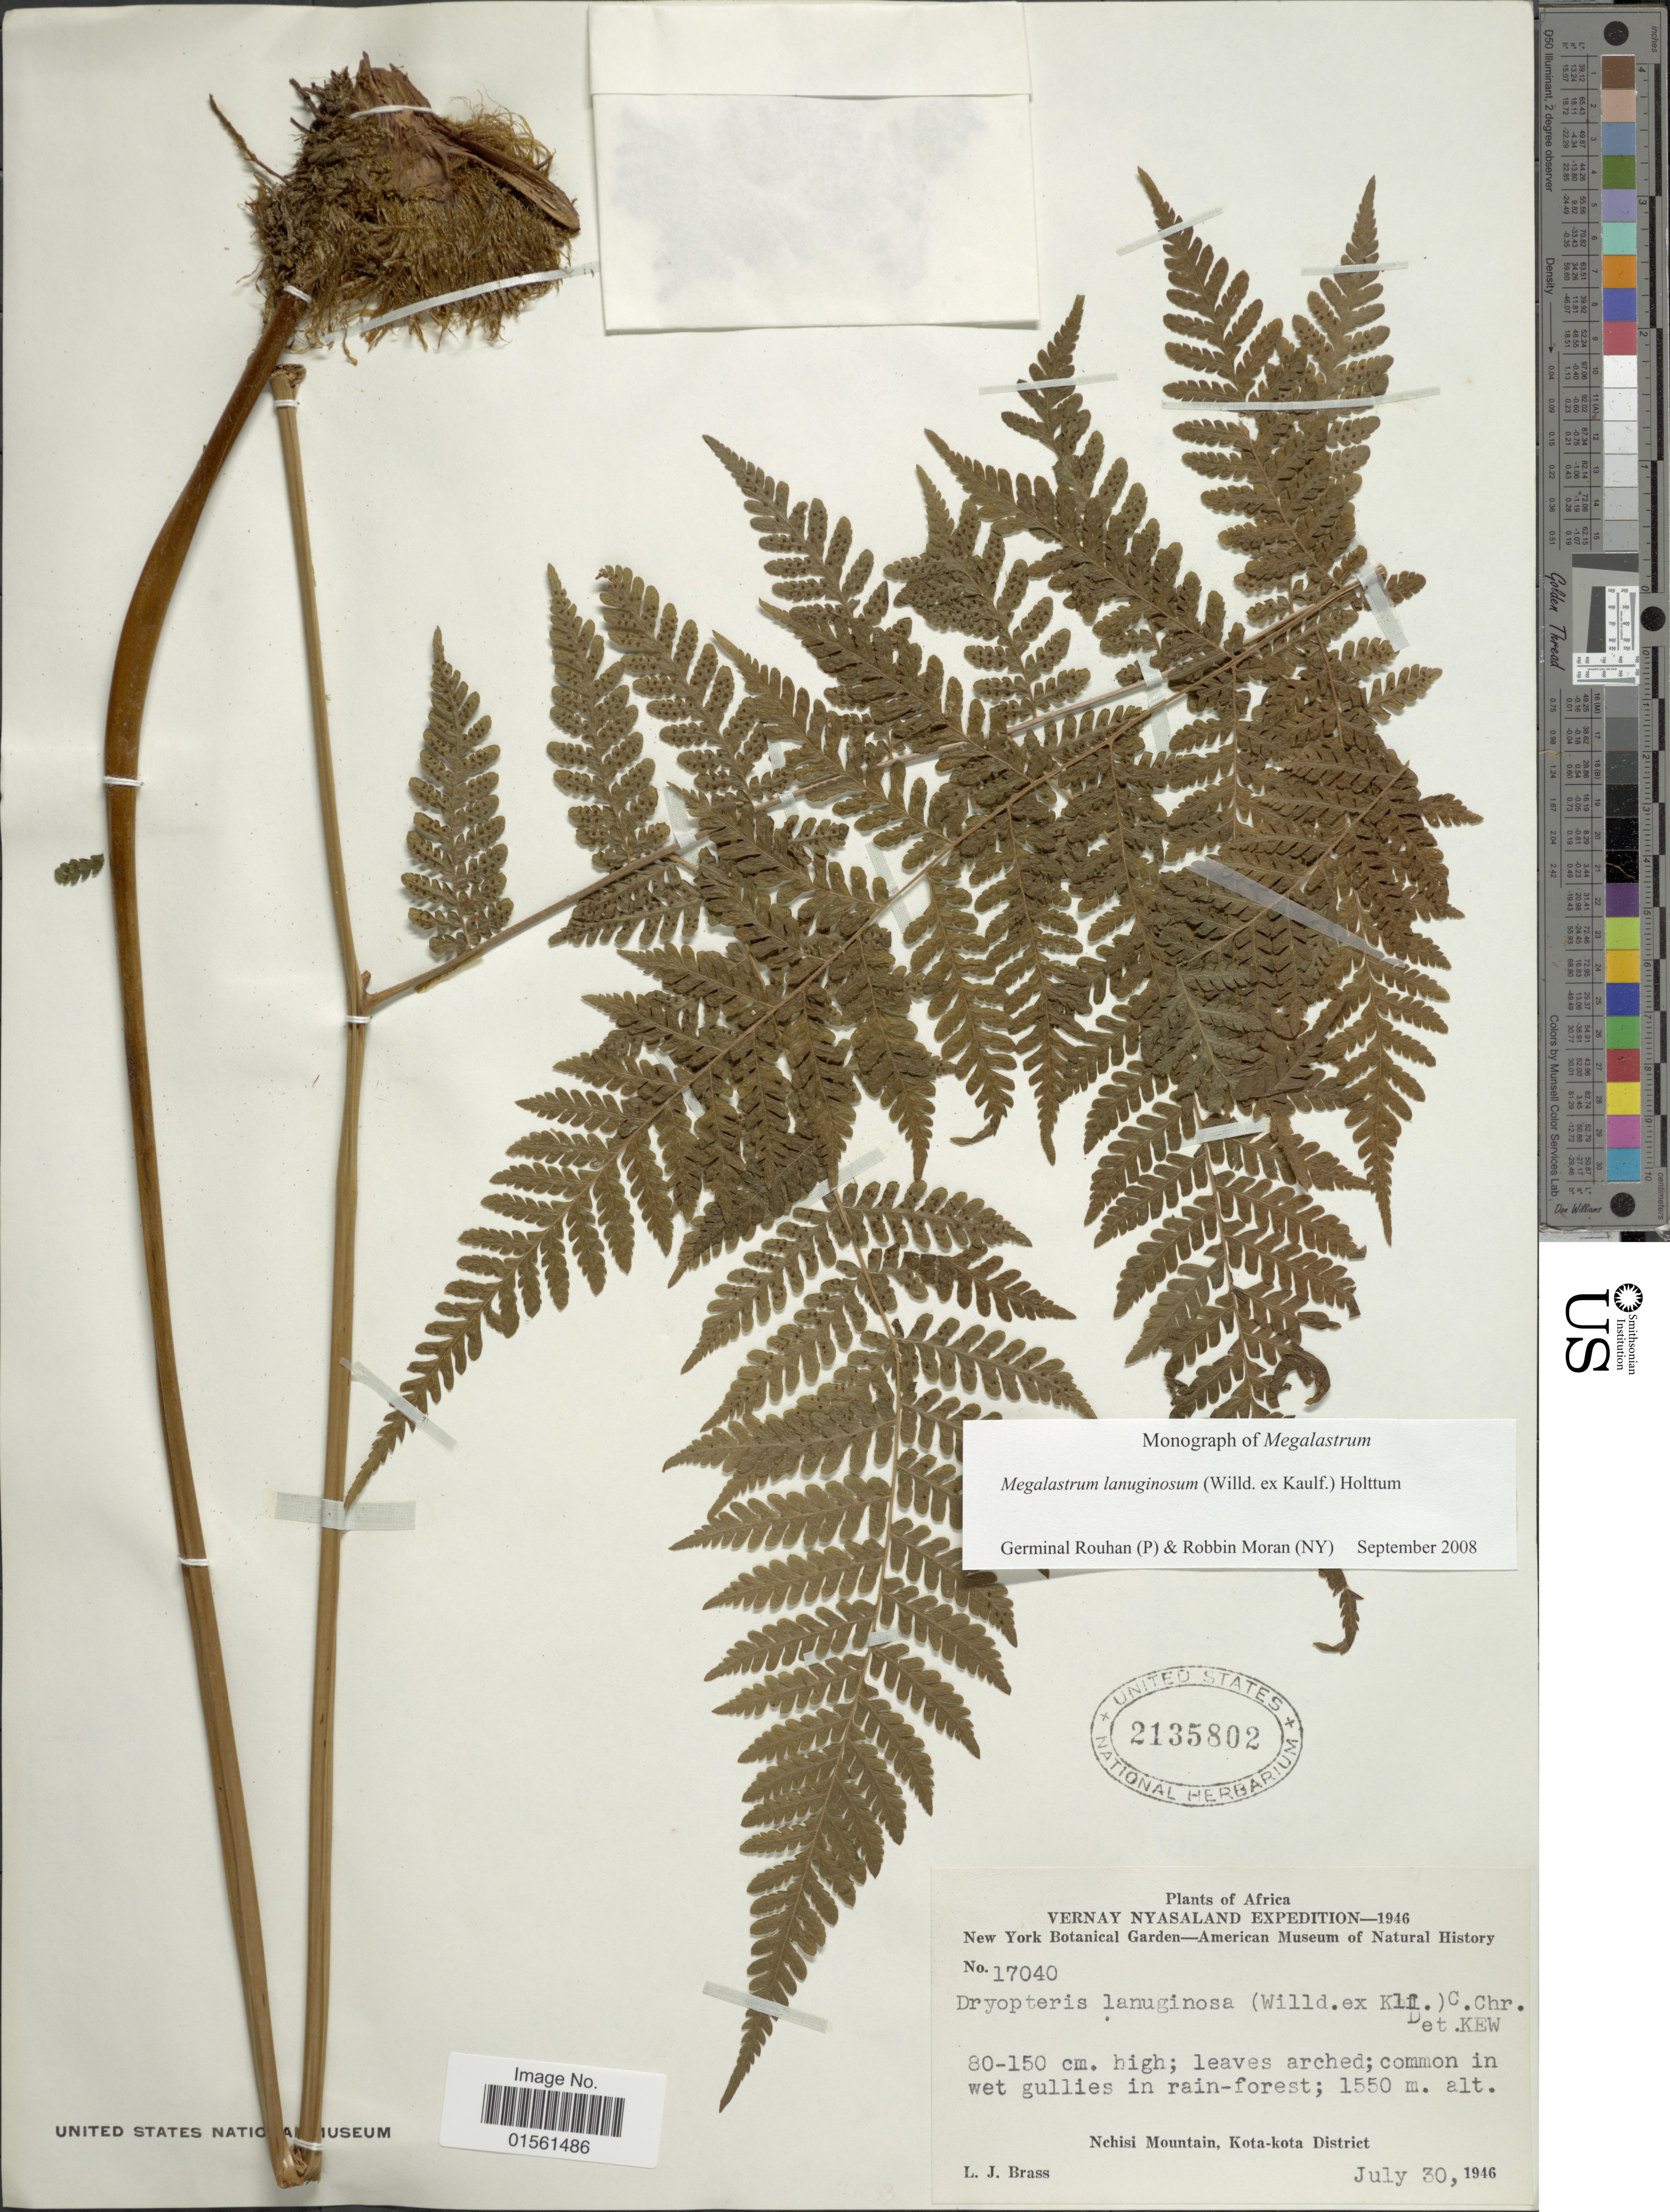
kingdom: Plantae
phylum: Tracheophyta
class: Polypodiopsida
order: Polypodiales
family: Dryopteridaceae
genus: Megalastrum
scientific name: Megalastrum lanuginosum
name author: (Kaulf.) Holttum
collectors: L. J. Brass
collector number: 17040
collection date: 1946-07-30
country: Malawi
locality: Nchisi Mountain, Kota-kota Doistrict.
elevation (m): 1550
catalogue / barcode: US 2135802